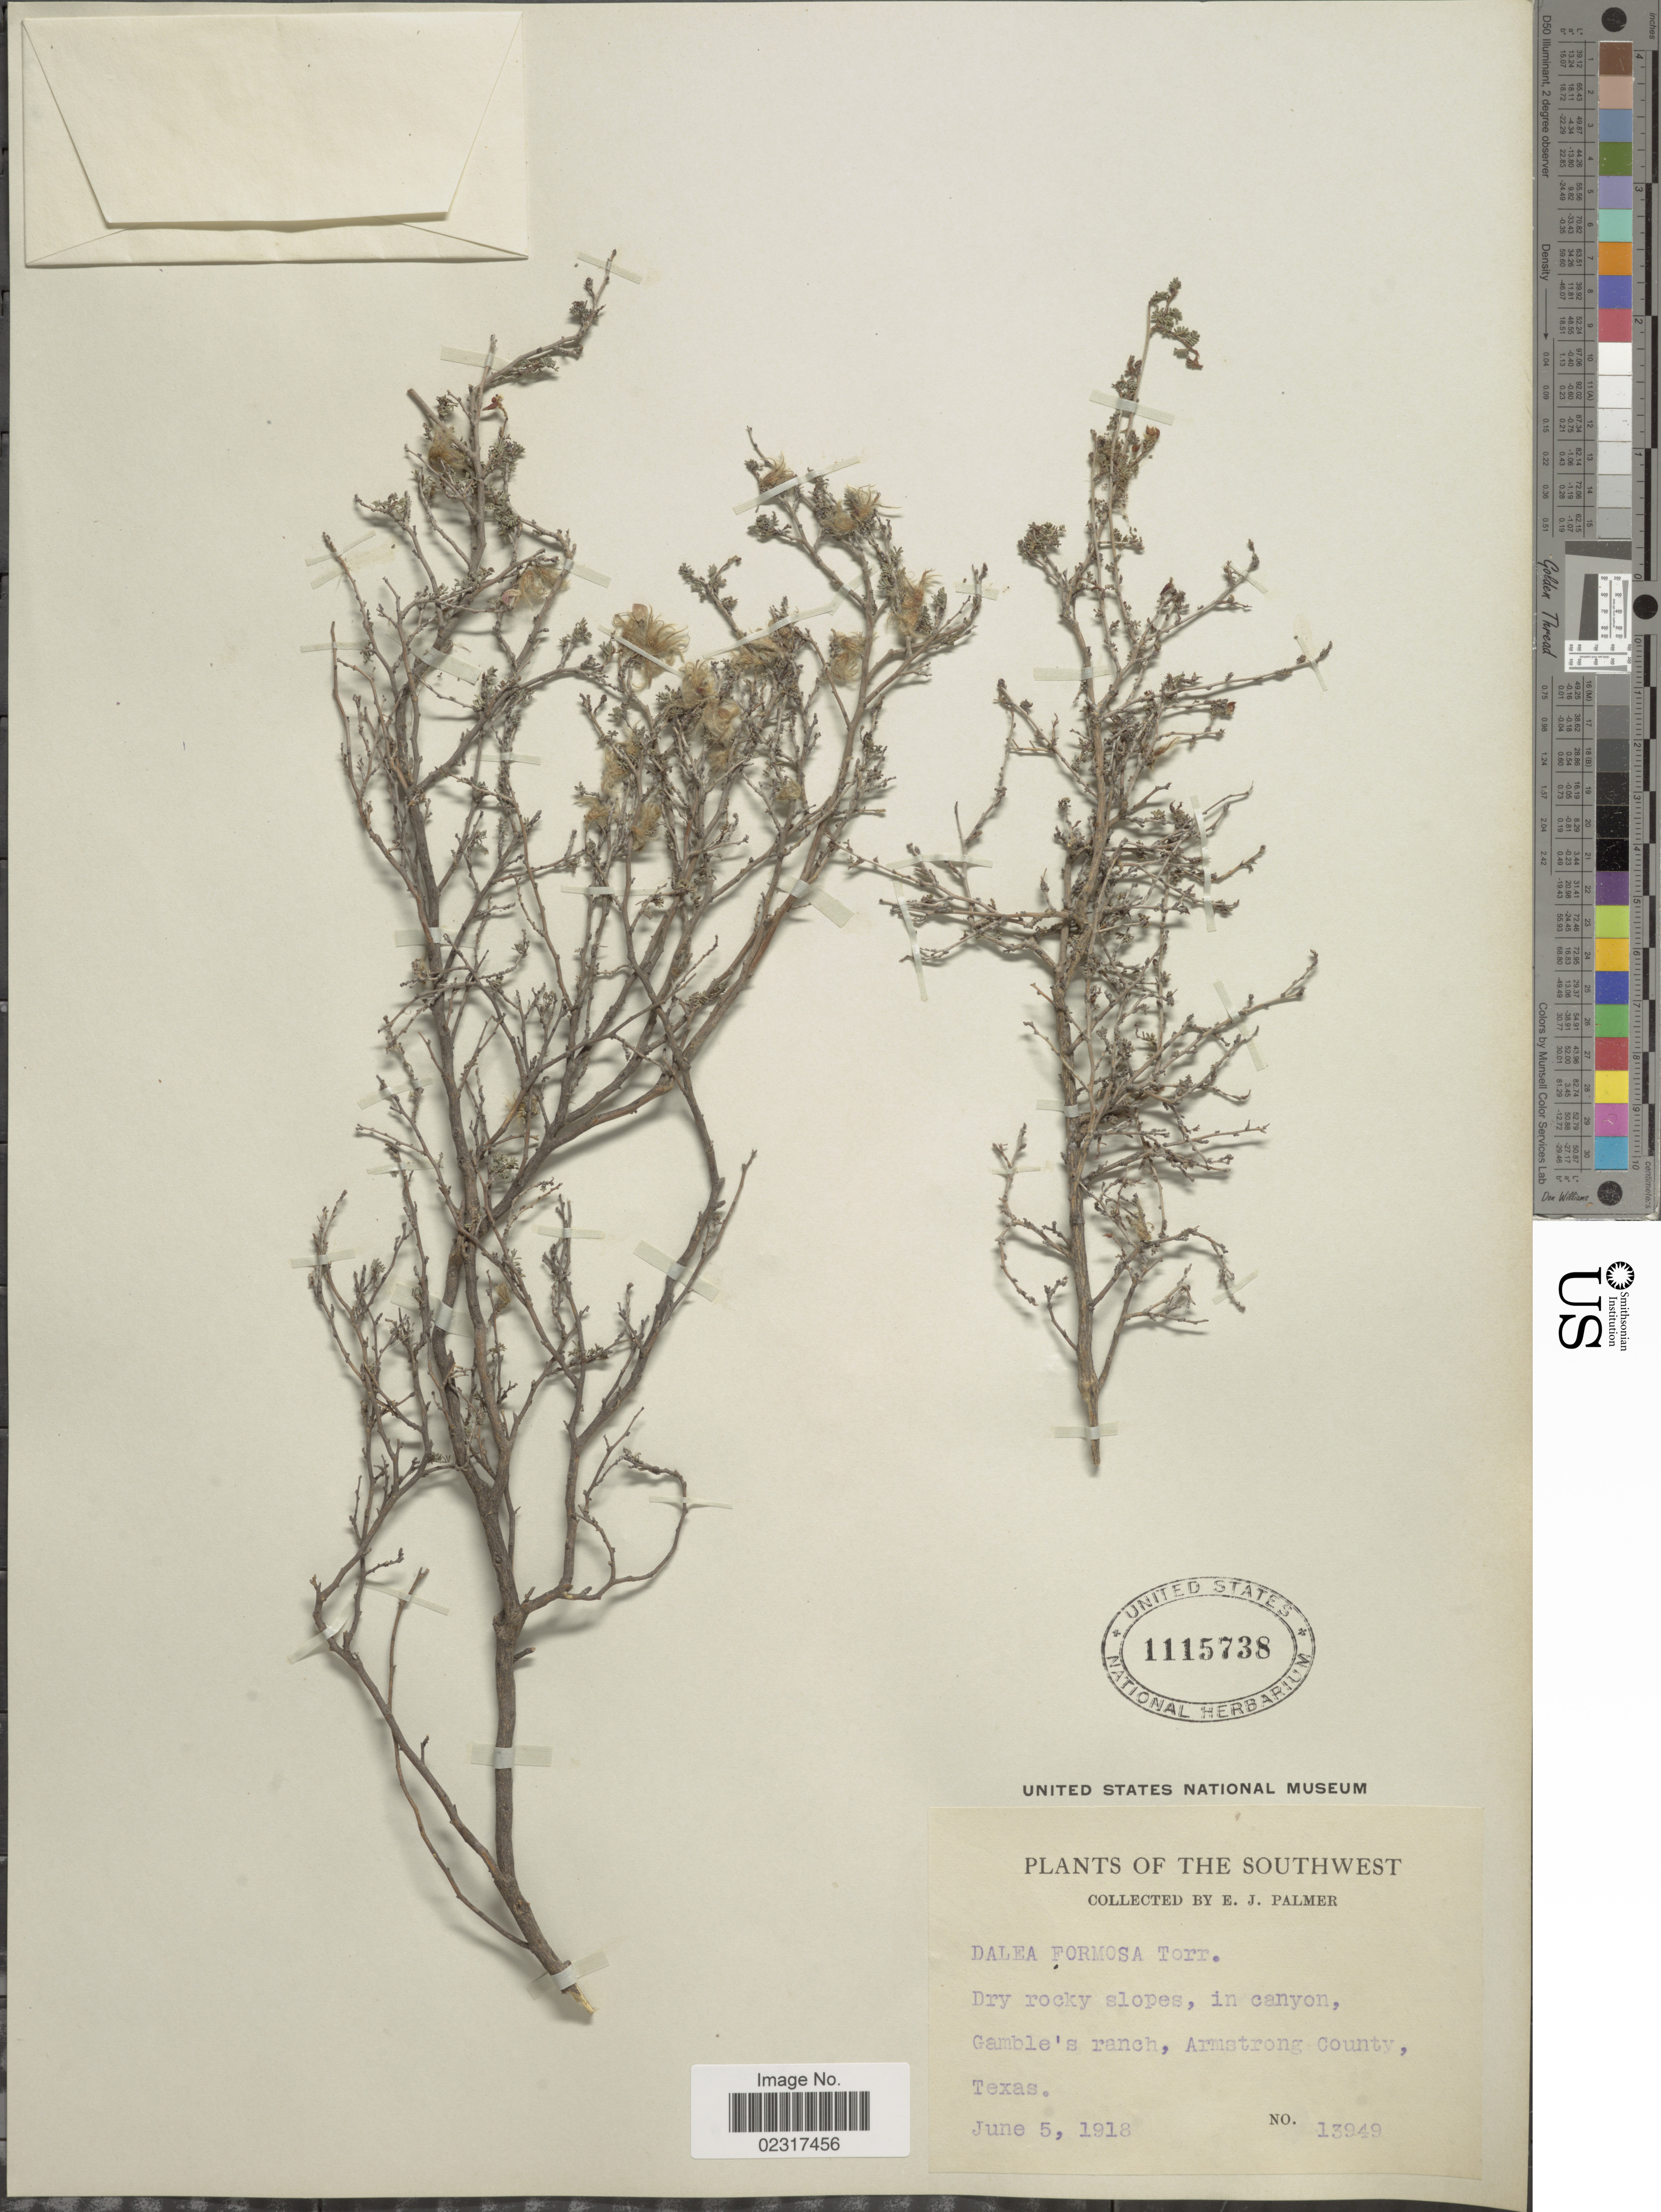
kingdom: Plantae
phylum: Tracheophyta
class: Magnoliopsida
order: Fabales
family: Fabaceae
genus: Dalea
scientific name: Dalea formosa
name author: Torr.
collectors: E. J. Palmer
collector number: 13949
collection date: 1918-06-05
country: United States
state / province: Texas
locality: Southwest, dry rocky slope, in canyon, Gamble's ranch, Armstrong County.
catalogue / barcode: US 1115738